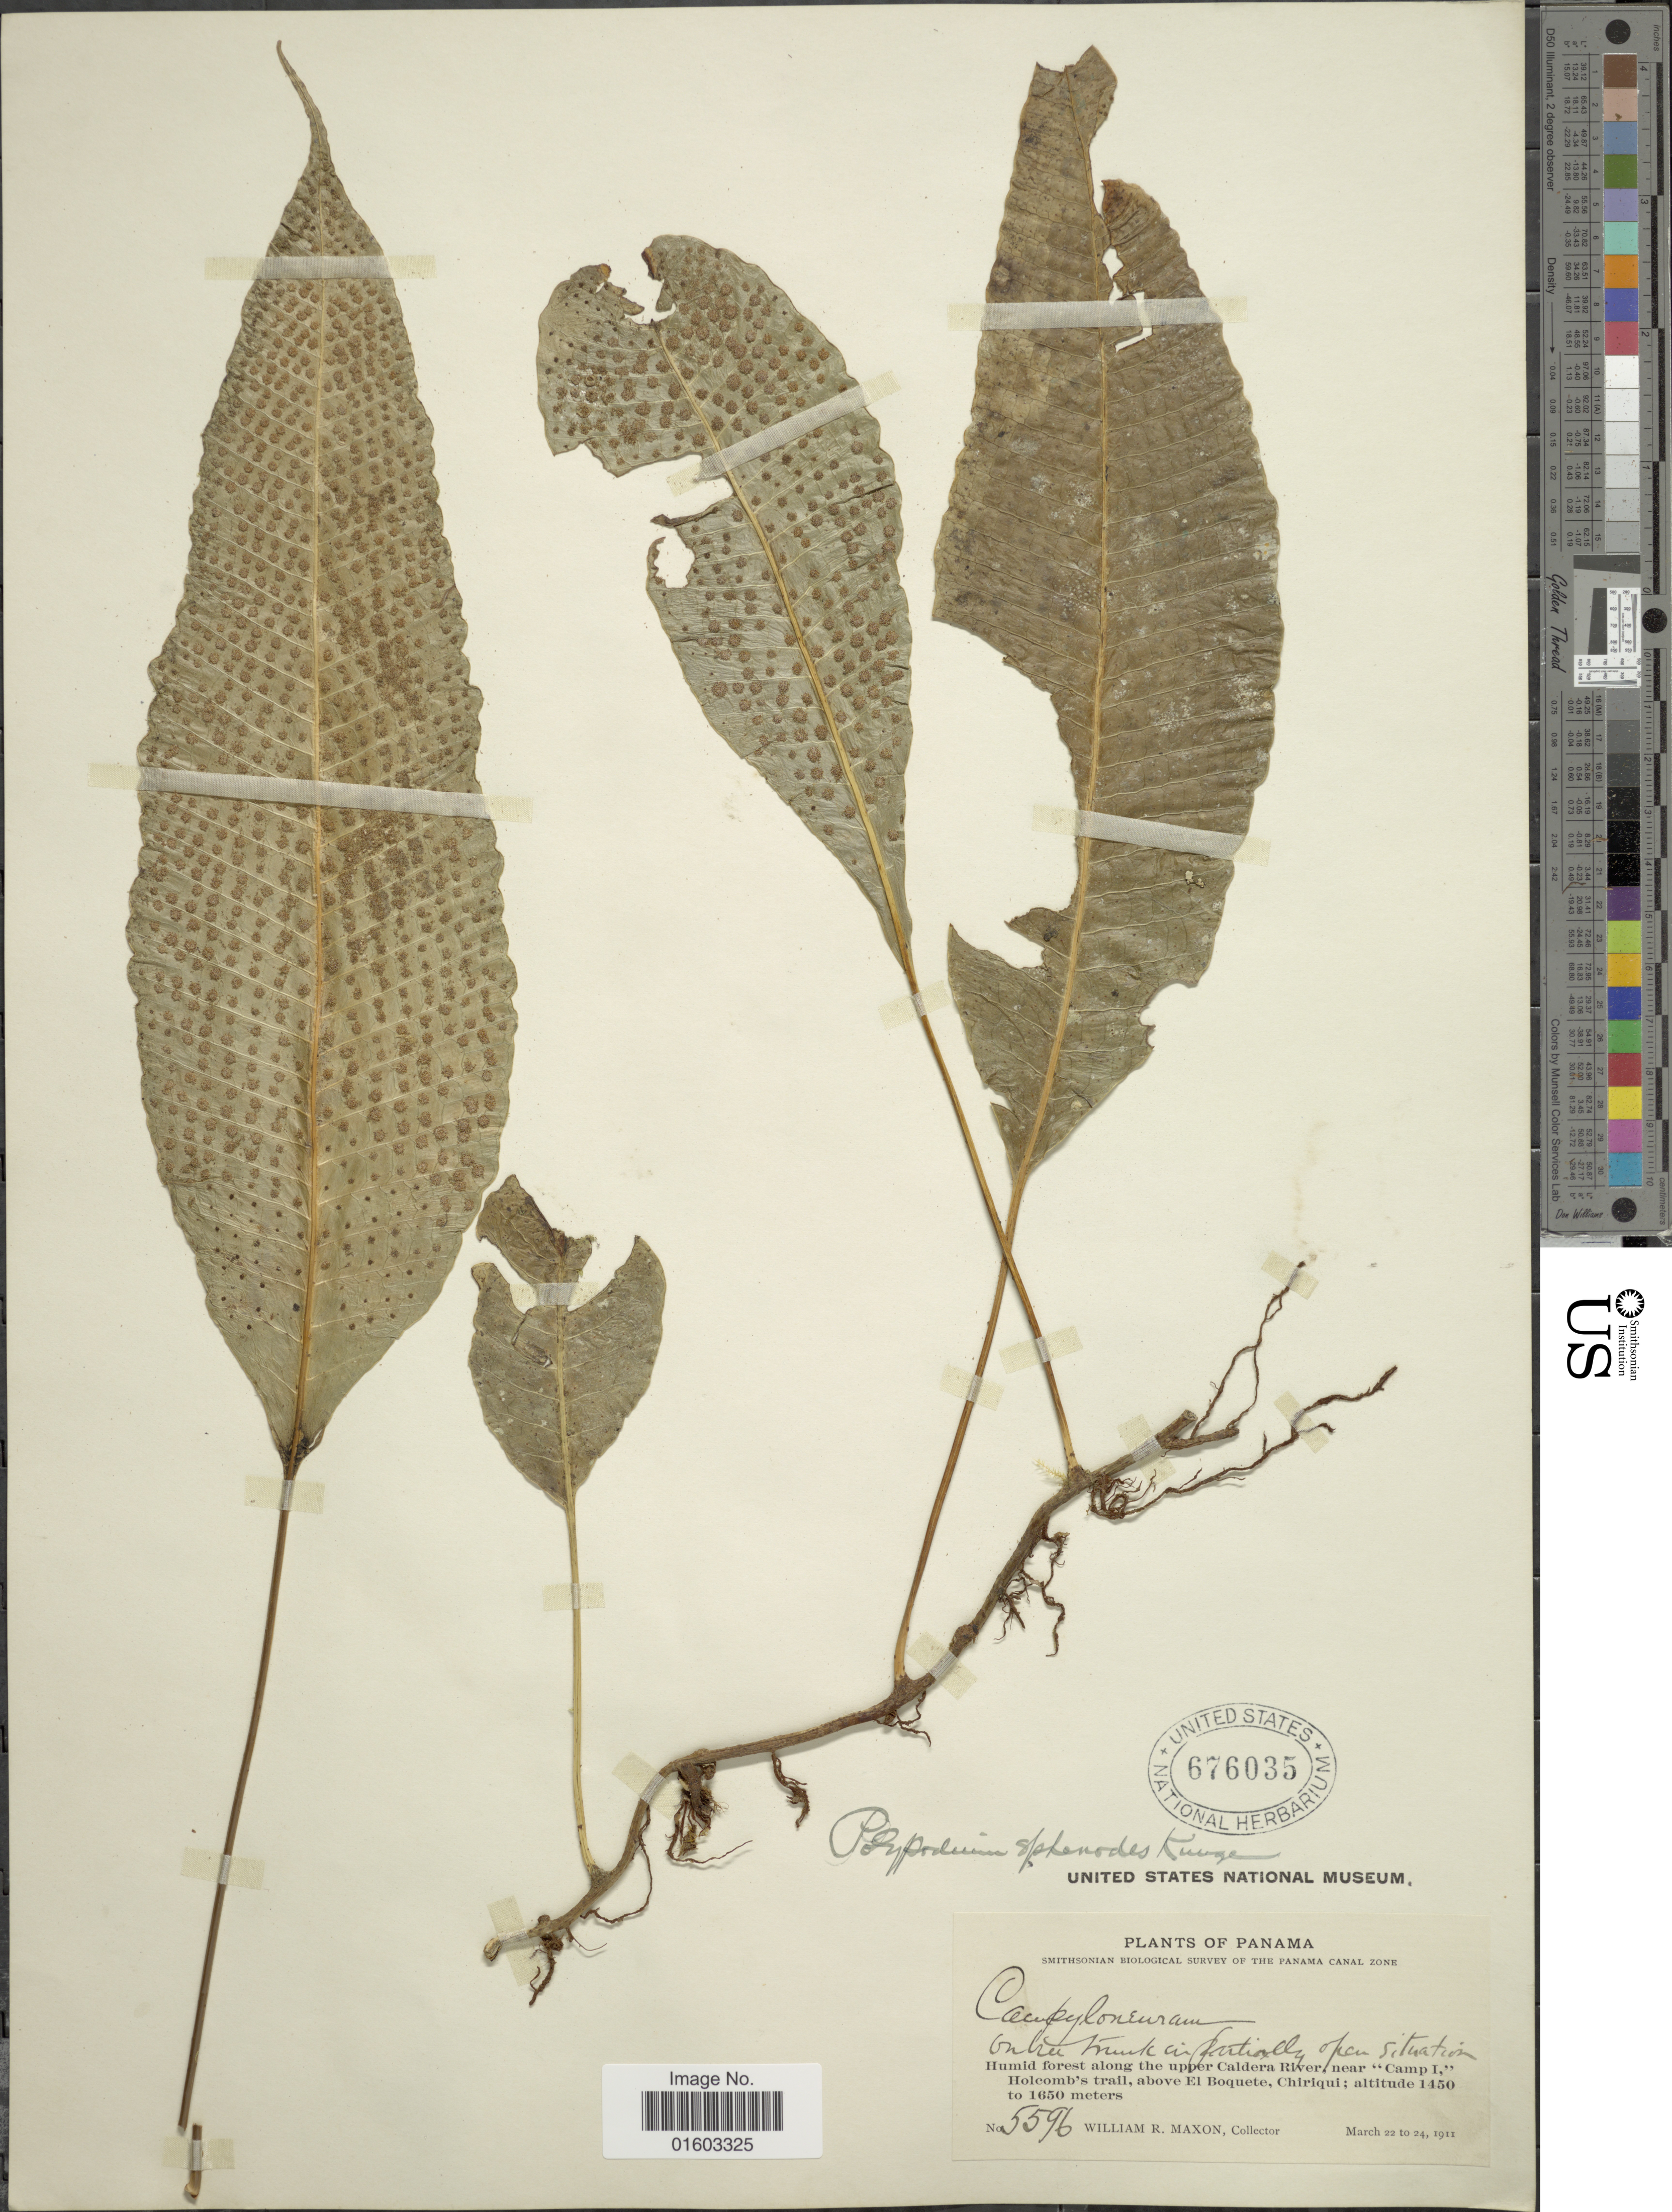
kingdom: Plantae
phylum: Tracheophyta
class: Polypodiopsida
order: Polypodiales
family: Polypodiaceae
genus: Campyloneurum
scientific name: Campyloneurum wercklei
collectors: W. R. Maxon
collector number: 5596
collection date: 1911-03-22/1911-03-24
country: Panama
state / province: Chiriqui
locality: Humid forest along the upper Caldera River, near Camp I Holcomb's trail, above El Boquete, Chirqui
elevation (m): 1450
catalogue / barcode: US 676035